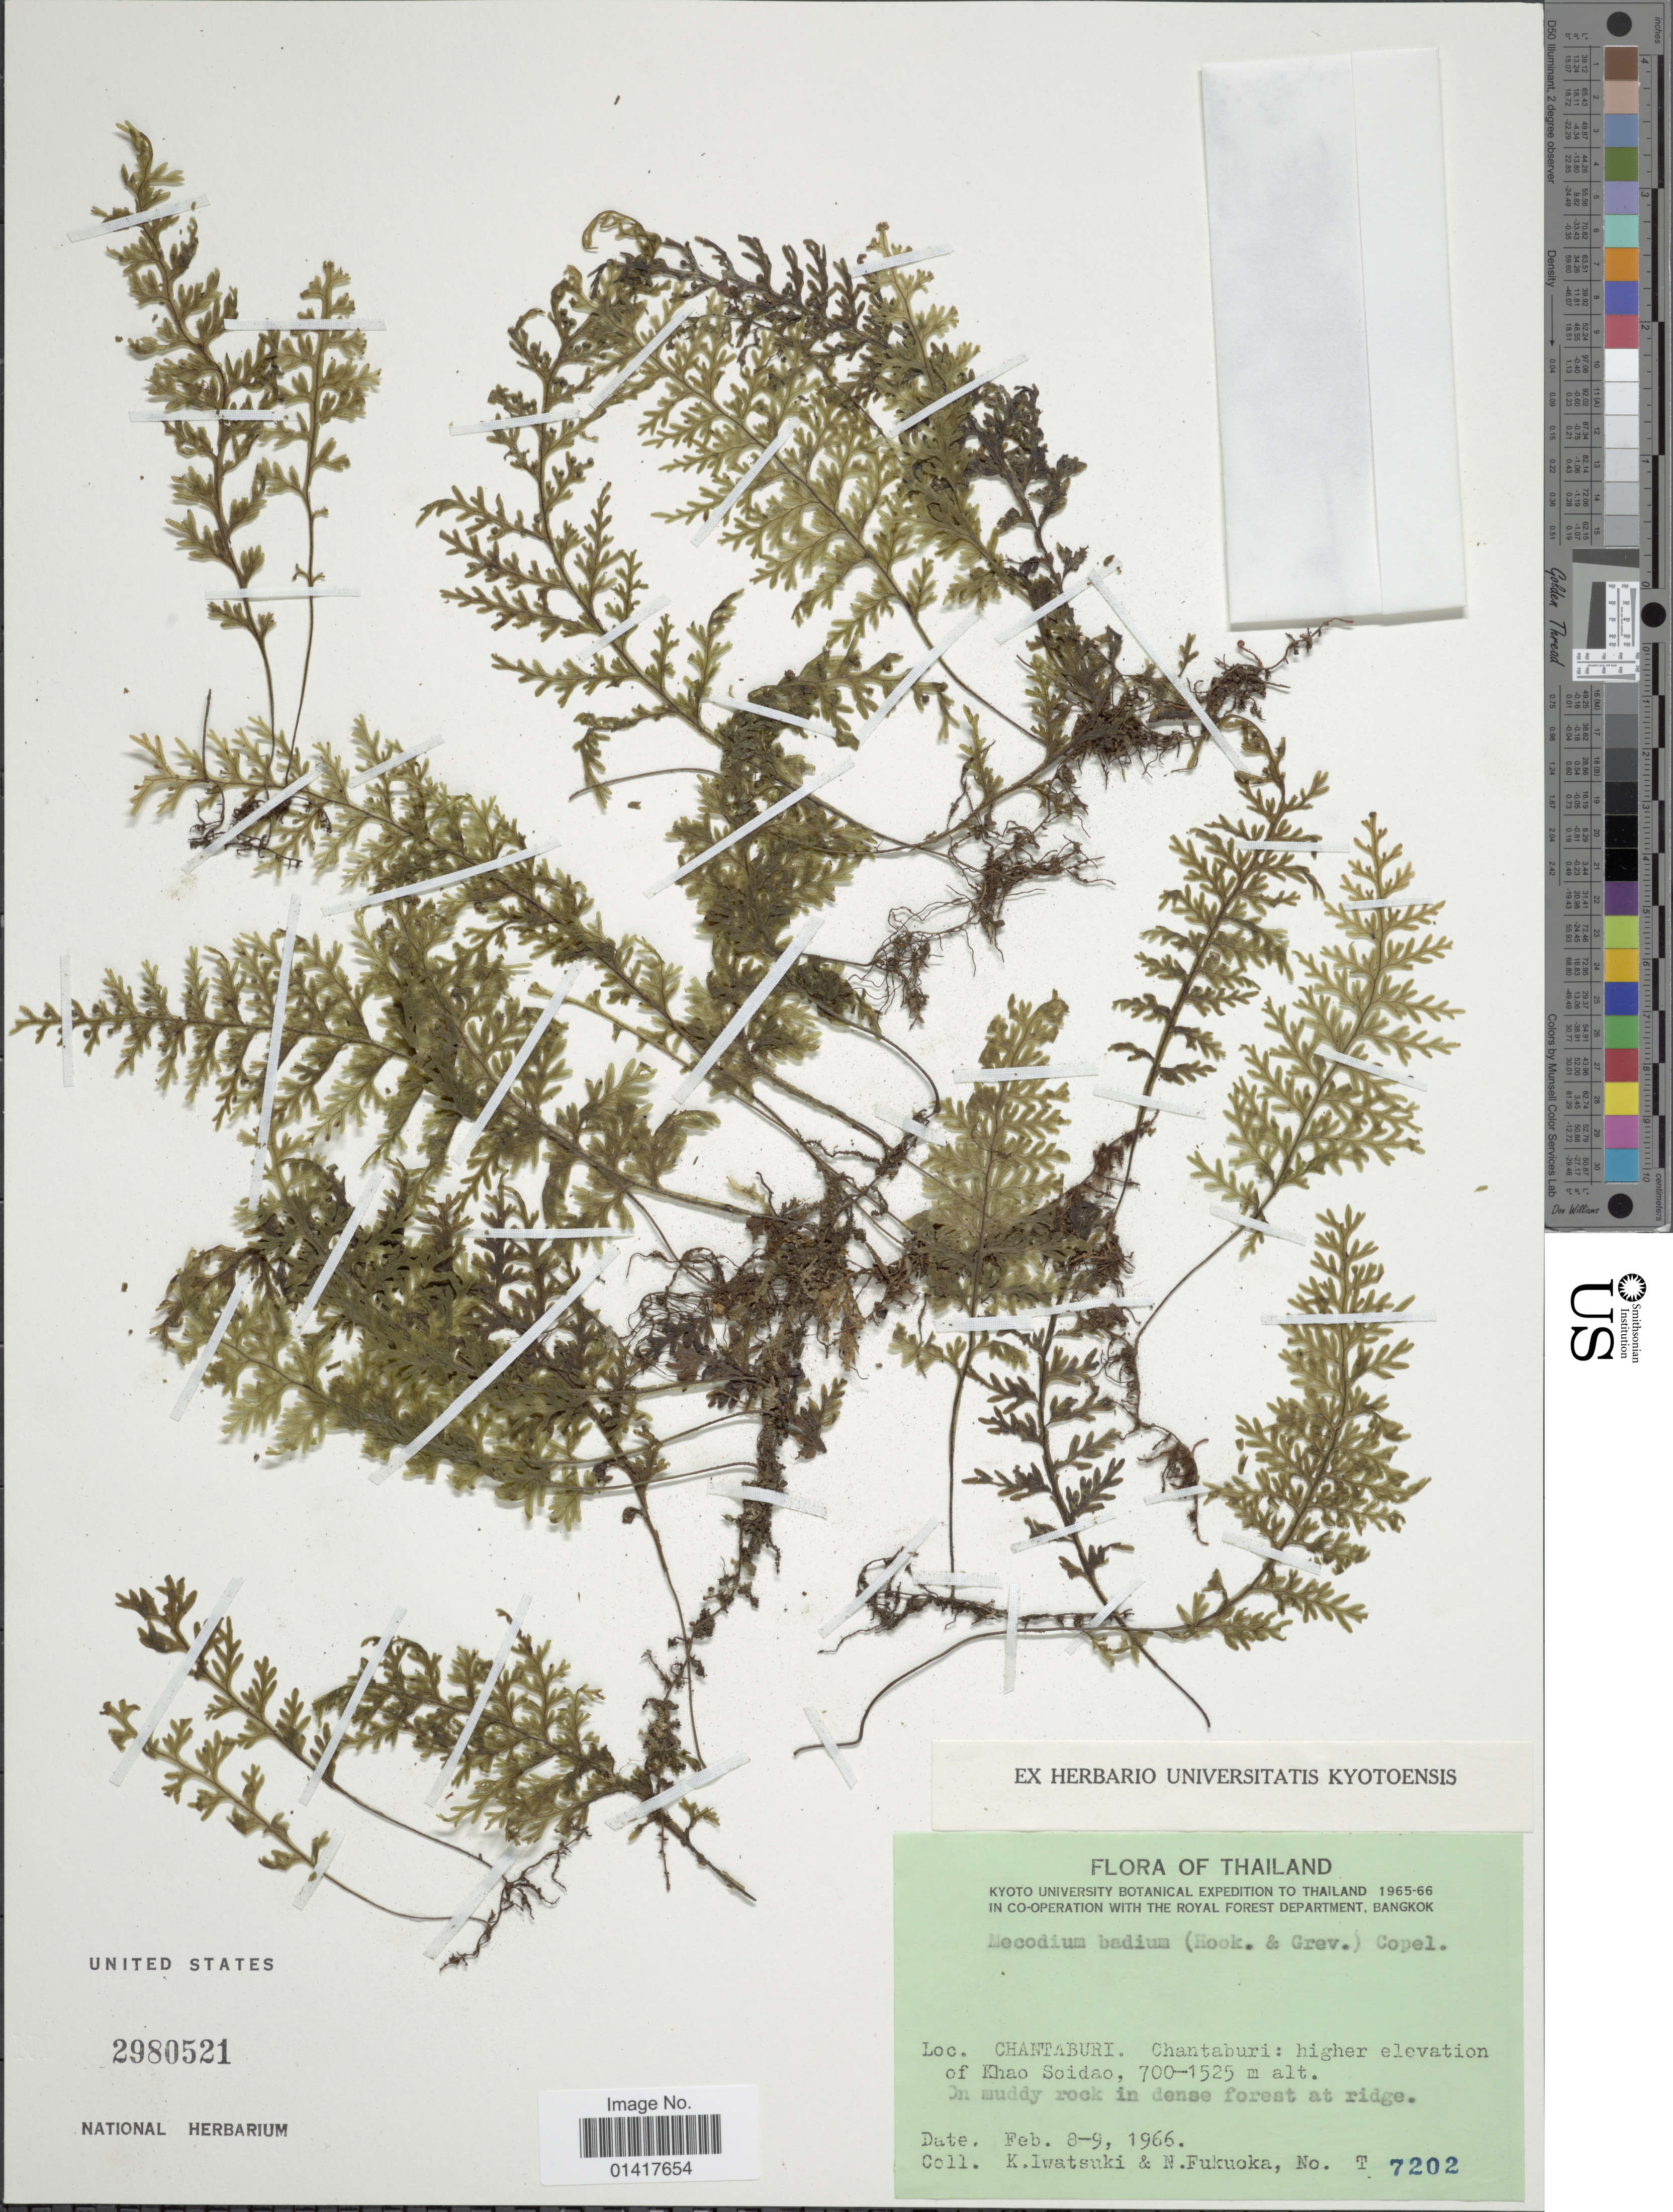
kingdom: Plantae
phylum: Tracheophyta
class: Polypodiopsida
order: Hymenophyllales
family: Hymenophyllaceae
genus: Hymenophyllum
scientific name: Hymenophyllum badium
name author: Hook. & Grev.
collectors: K. Iwatsuki & N. Fukuoka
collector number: T 7202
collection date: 1966-02-08/1966-02-09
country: Thailand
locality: Chantaburi: Higher elevation of Khao Soidao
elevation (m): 700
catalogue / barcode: US 2980521